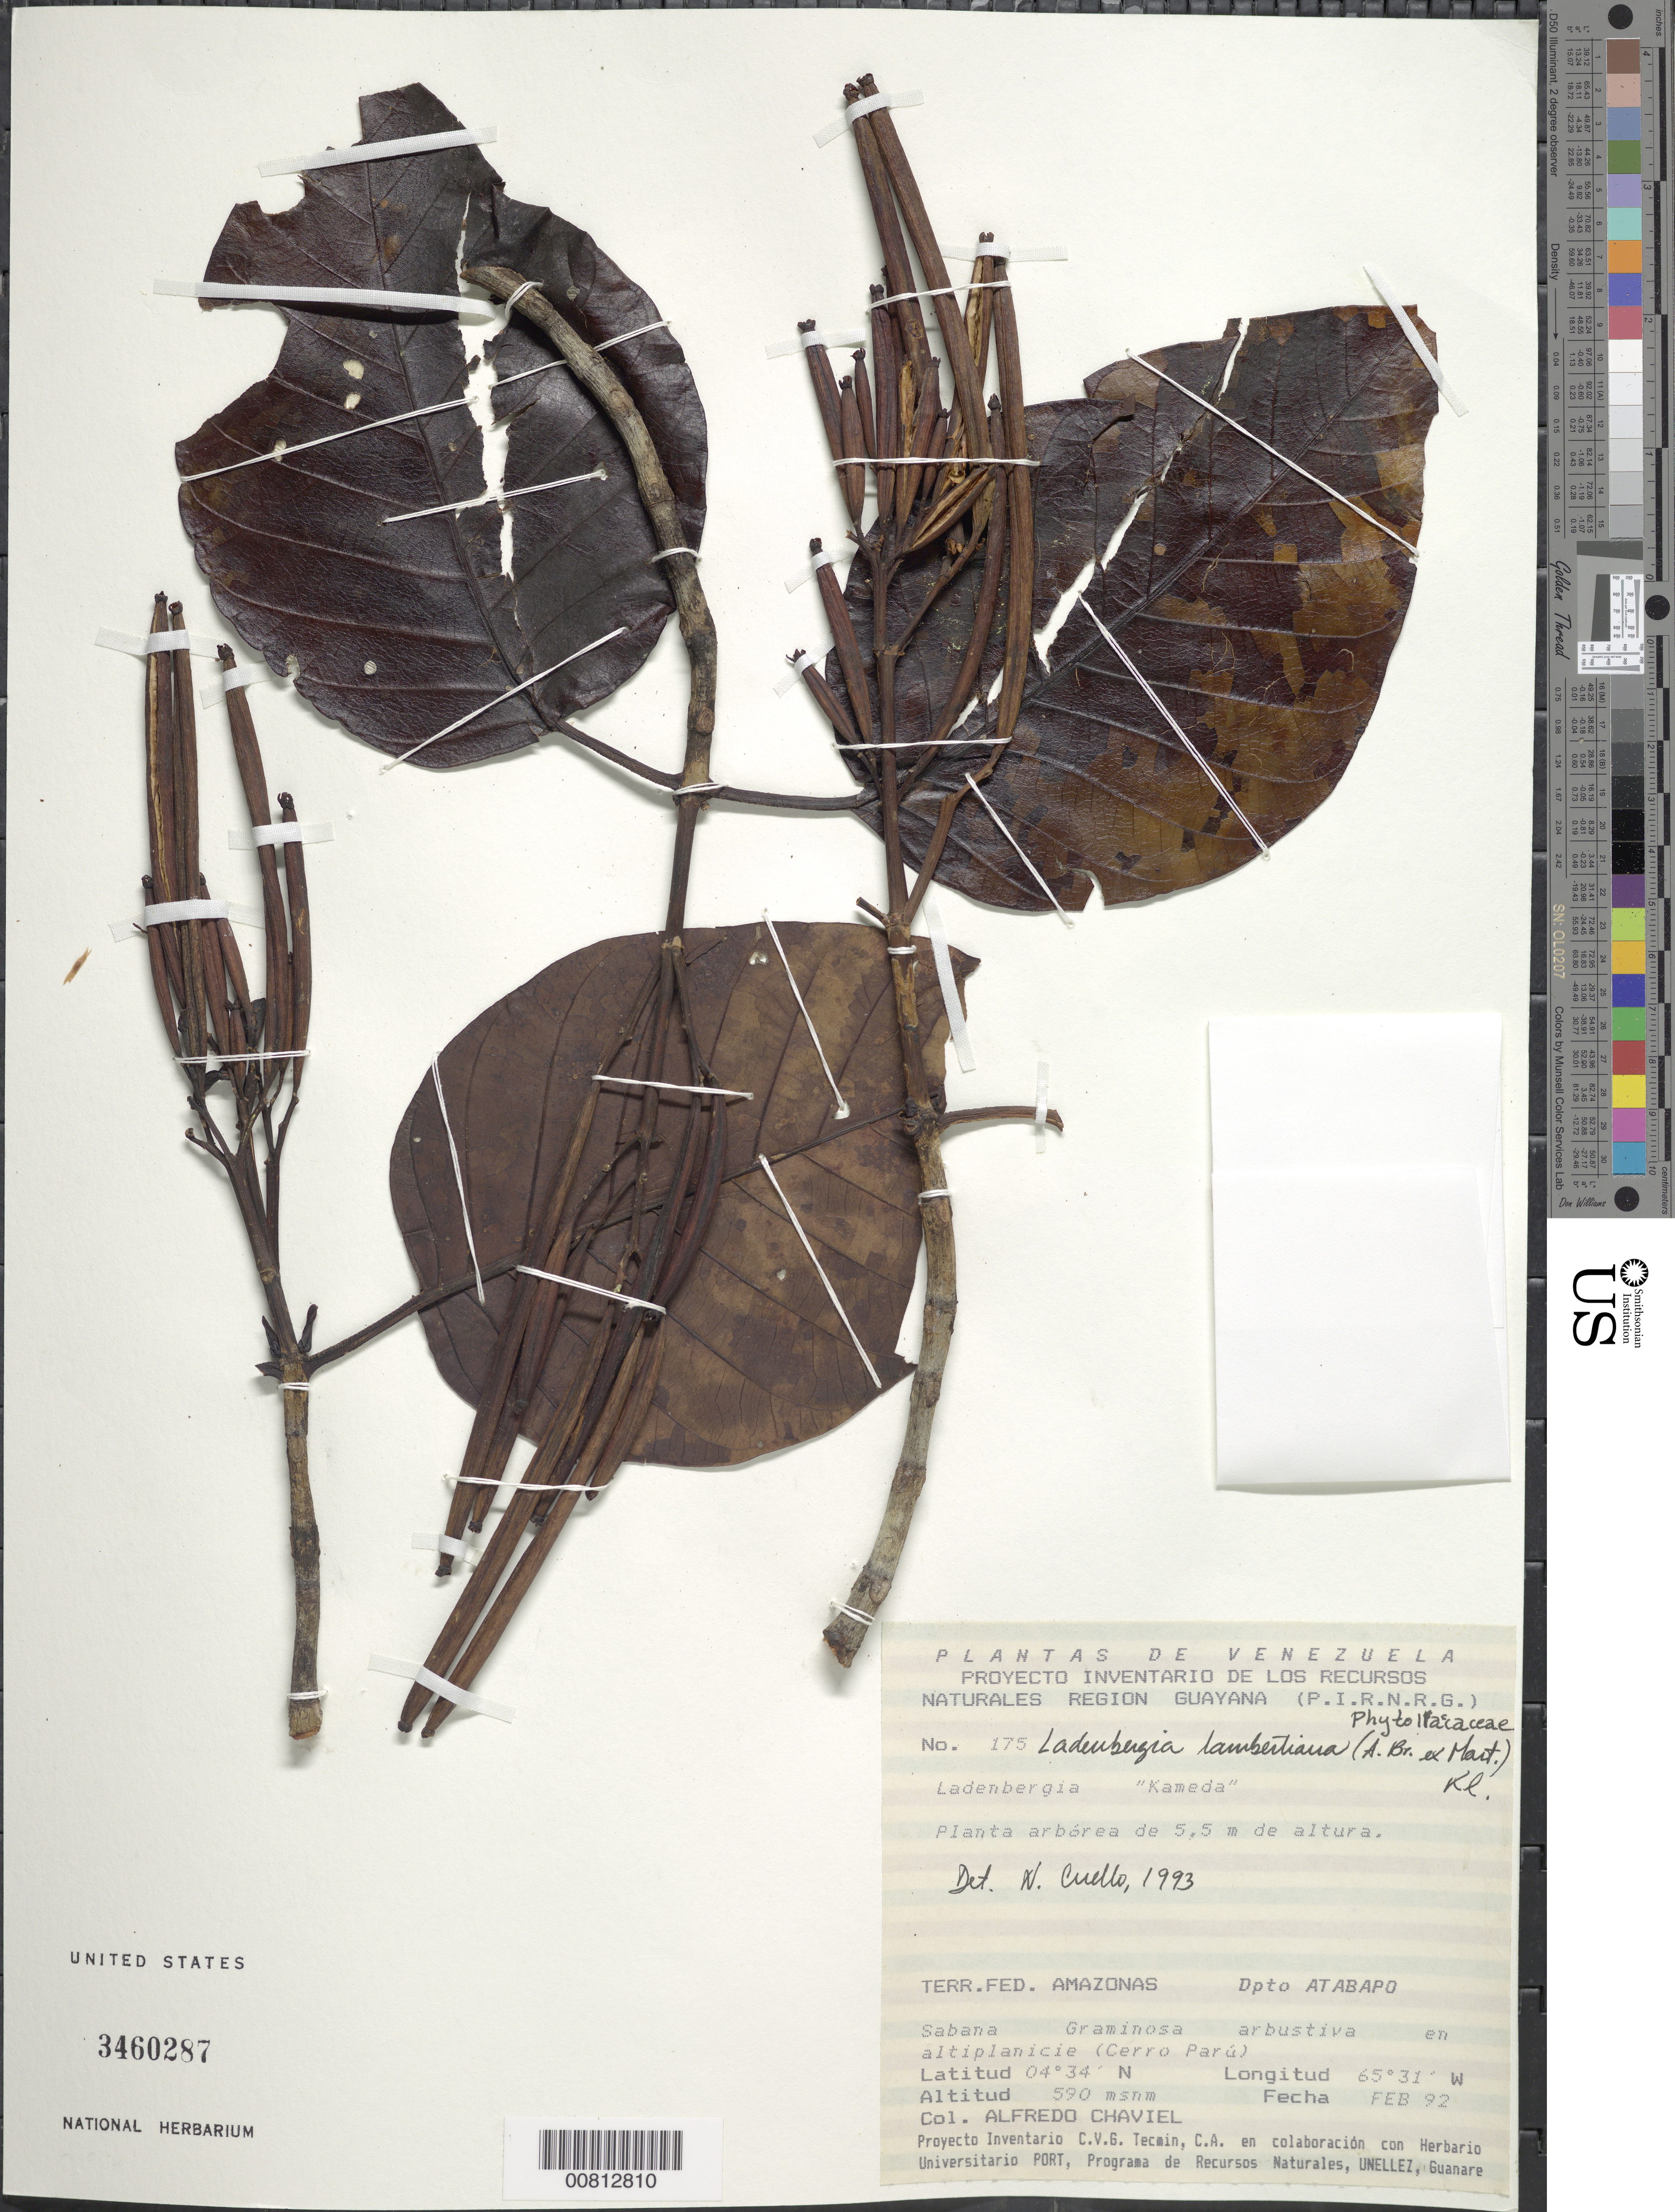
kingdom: Plantae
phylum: Tracheophyta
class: Magnoliopsida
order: Gentianales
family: Rubiaceae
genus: Ladenbergia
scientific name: Ladenbergia lambertiana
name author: (A. Braun ex Mart.) Klotzsch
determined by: Cuello, Nidia L.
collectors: A. Chaviel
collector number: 175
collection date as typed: Feb-92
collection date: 1992-02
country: Venezuela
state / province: Amazonas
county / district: Atabapo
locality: Cerro Parú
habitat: Grass savannas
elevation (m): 590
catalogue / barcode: US 3460287